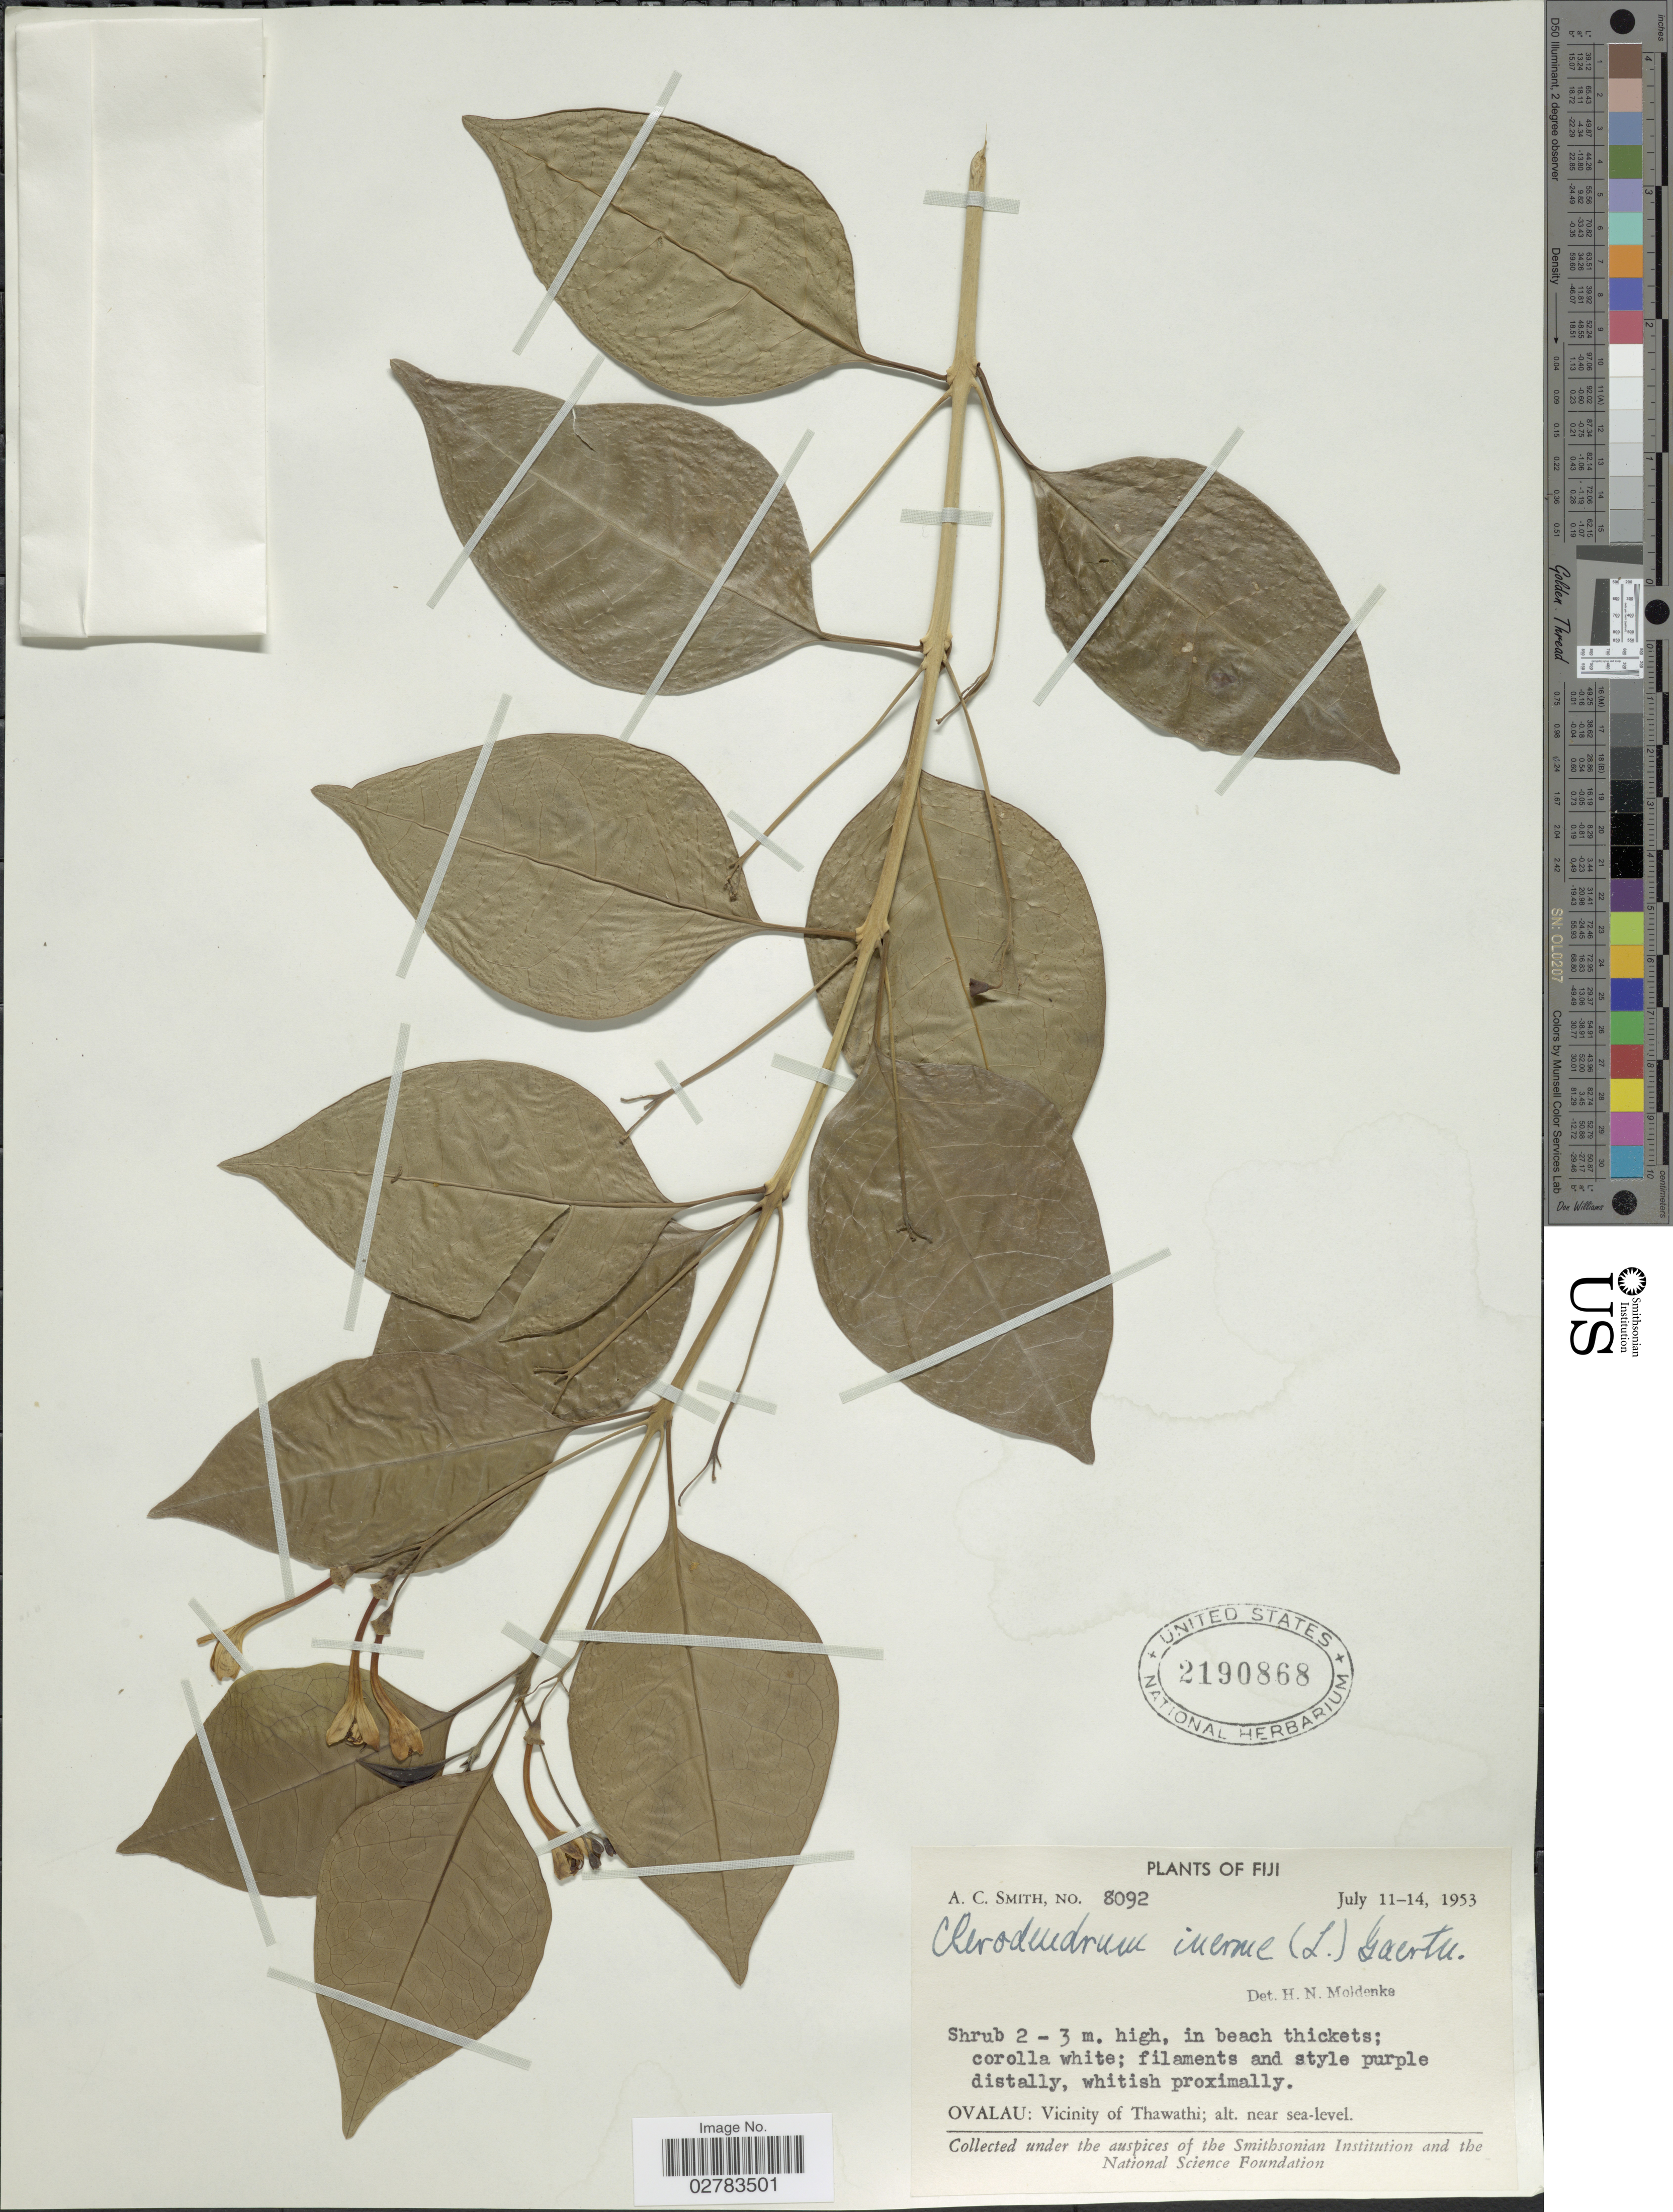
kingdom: Plantae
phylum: Tracheophyta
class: Magnoliopsida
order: Lamiales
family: Lamiaceae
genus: Clerodendrum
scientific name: Clerodendrum inerme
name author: (L.) Gaertn.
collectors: A. C. Smith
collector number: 8092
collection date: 1953-07-11/1953-07-14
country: Fiji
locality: Ovalau: Vicinity of Thawathi.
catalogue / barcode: US 2190868